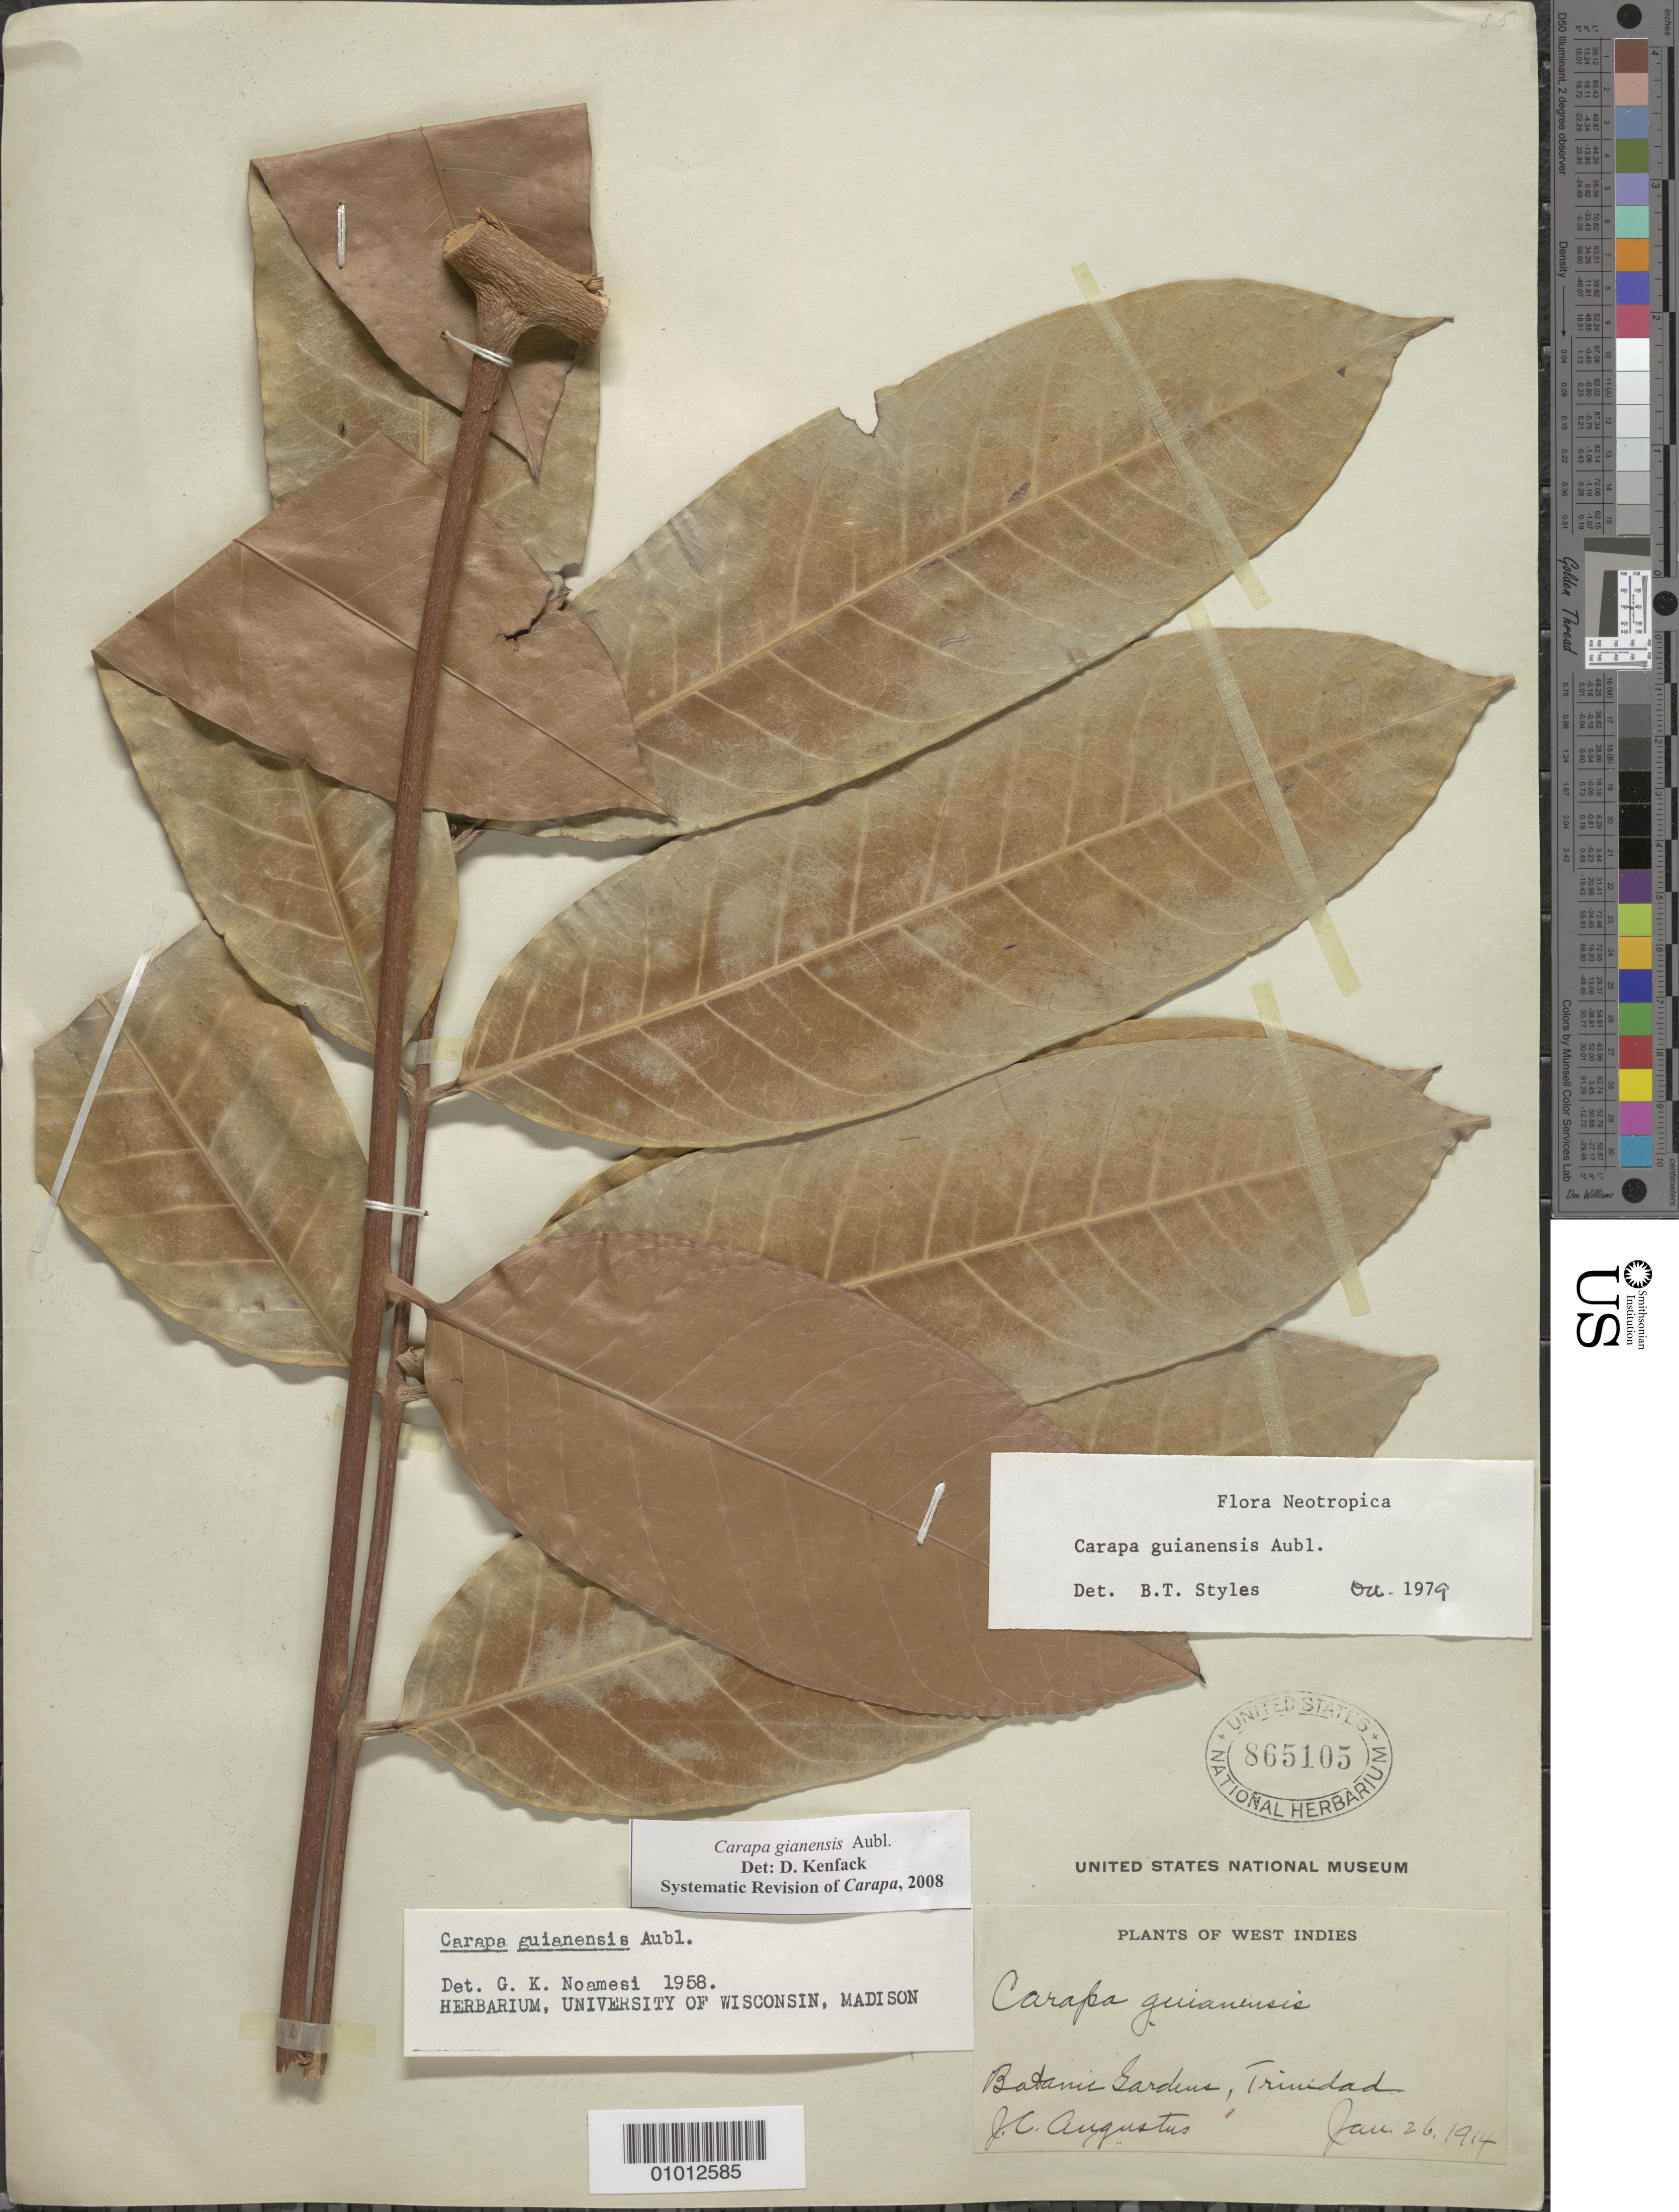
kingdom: Plantae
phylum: Tracheophyta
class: Magnoliopsida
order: Sapindales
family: Meliaceae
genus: Carapa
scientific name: Carapa guianensis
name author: Aubl.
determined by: Kenfack, D.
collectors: J. Augustus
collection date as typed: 26 Jan 1914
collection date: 1914-01-26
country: Trinidad and Tobago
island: Trinidad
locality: Botanic Gardens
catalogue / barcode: US 865105